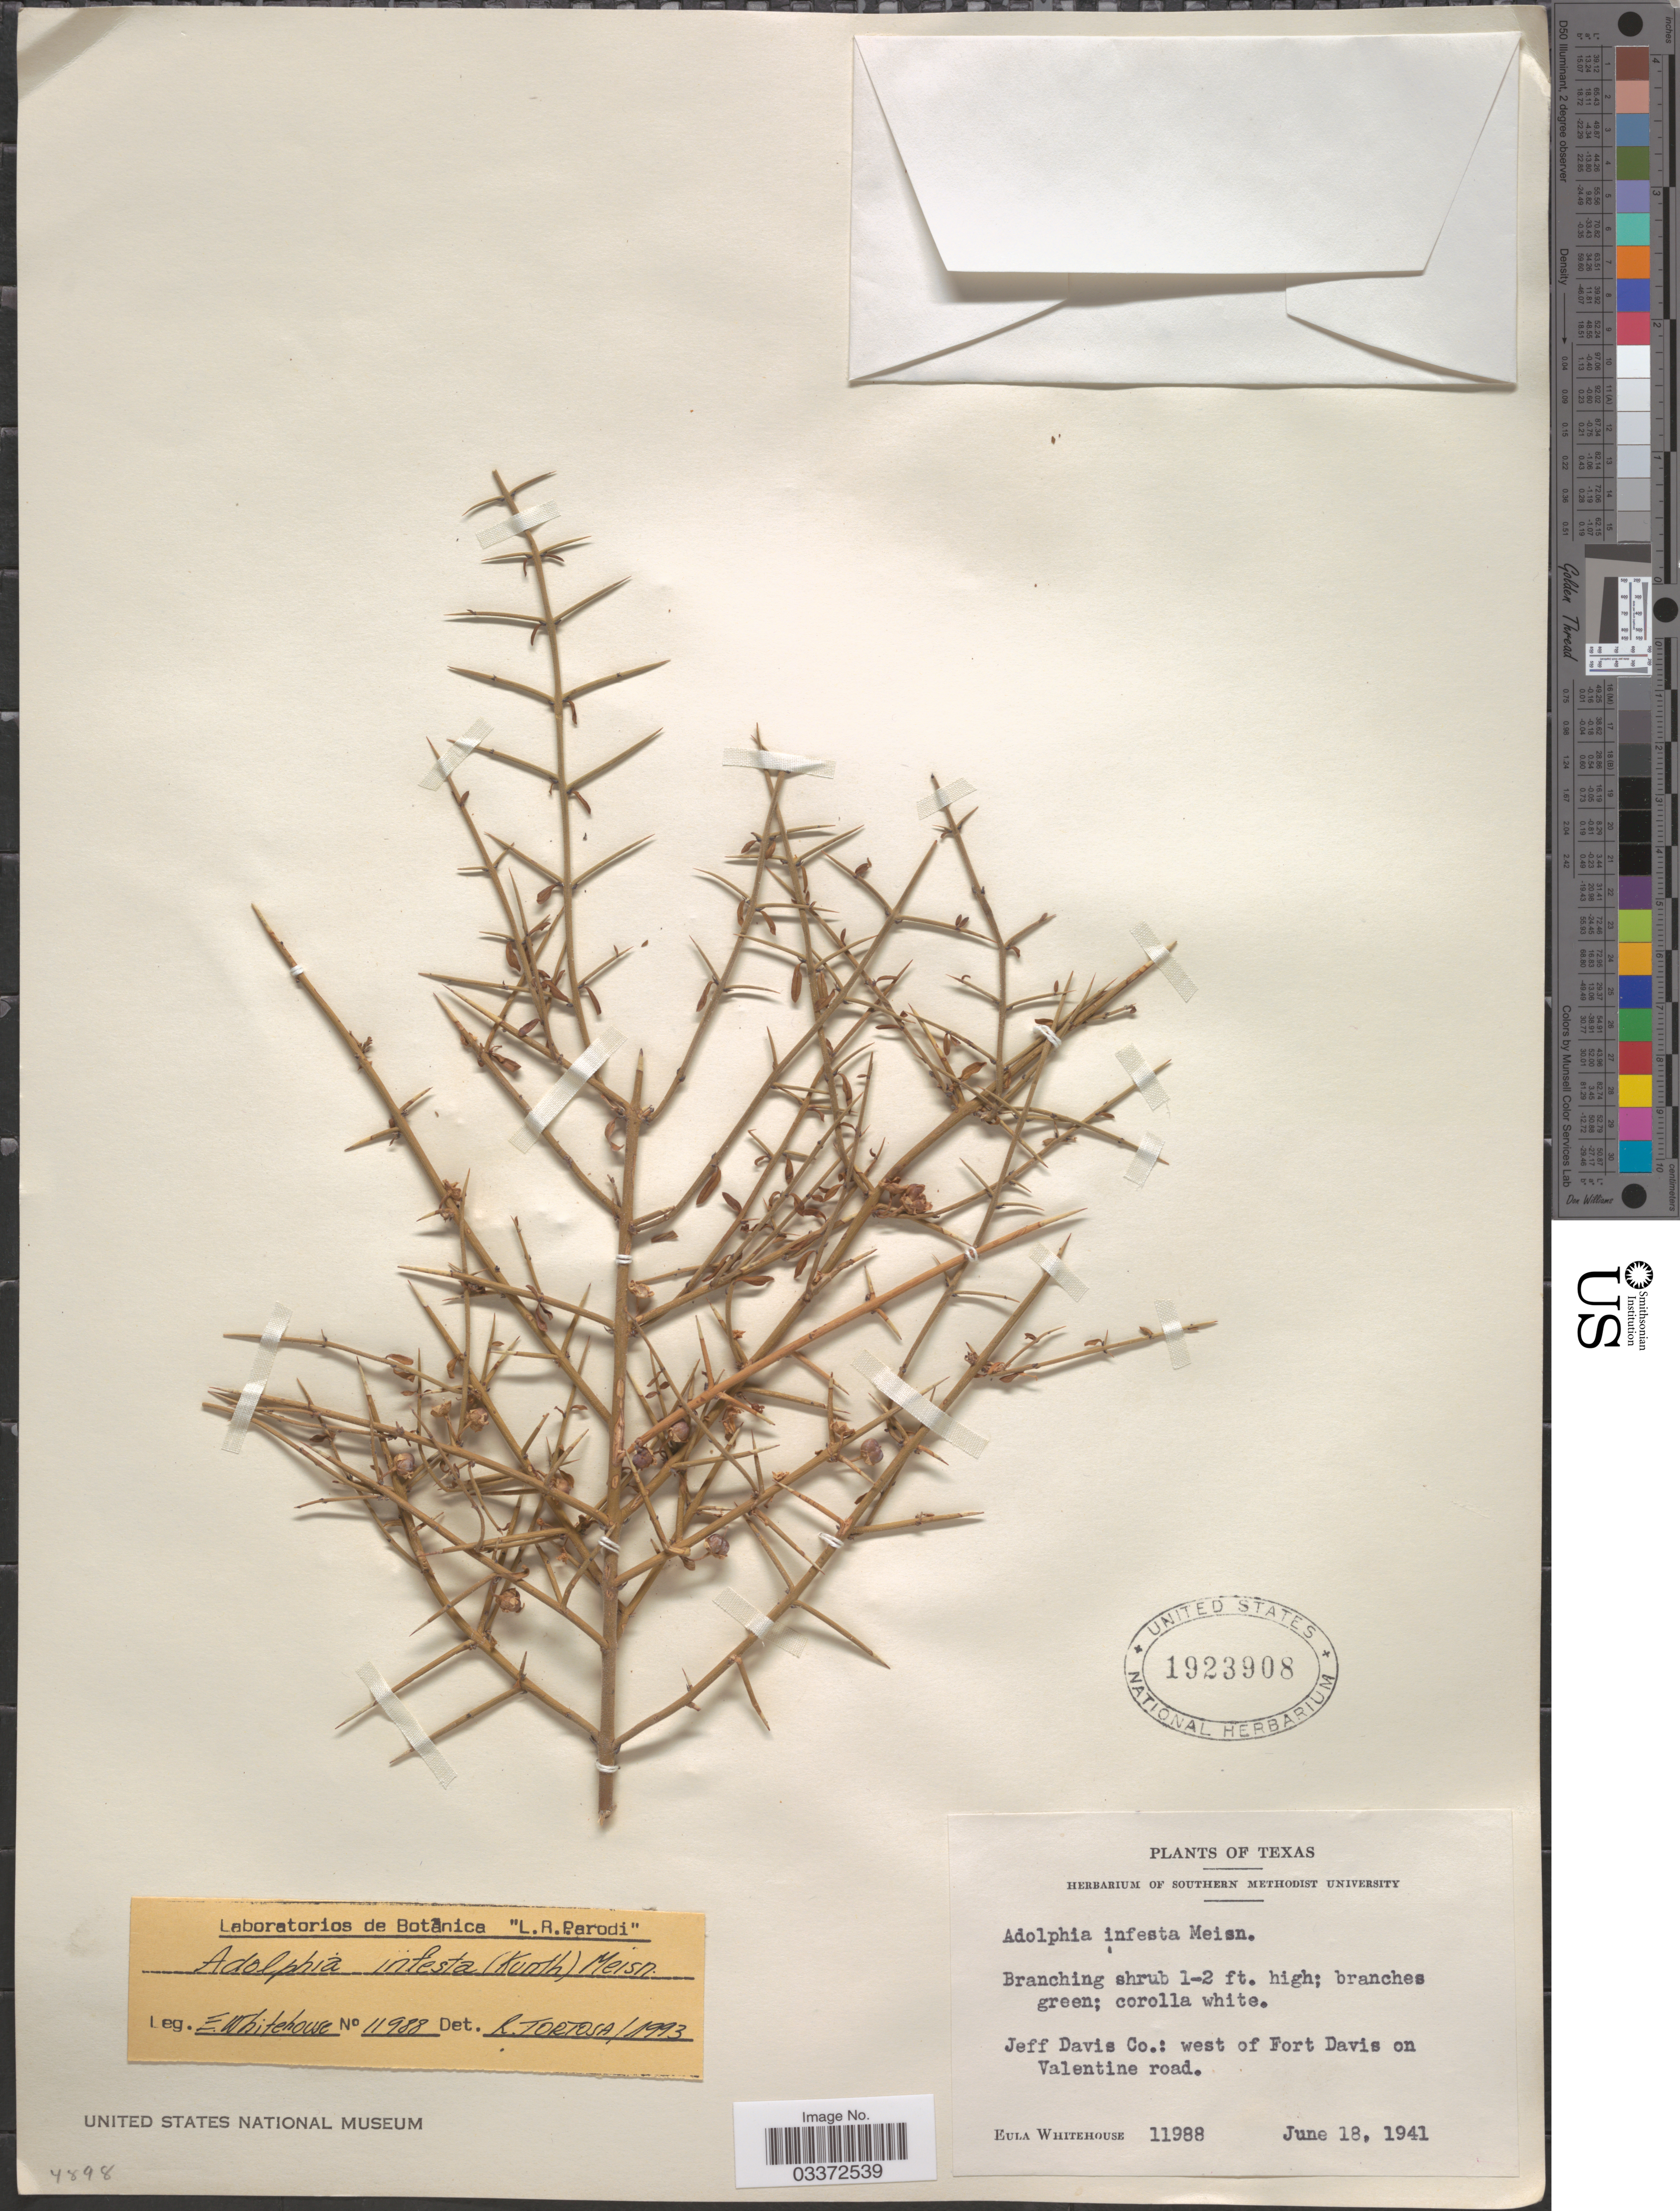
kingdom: Plantae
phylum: Tracheophyta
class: Magnoliopsida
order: Rosales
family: Rhamnaceae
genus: Adolphia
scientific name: Adolphia infesta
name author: (Kunth) Meisn.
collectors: E. Whitehouse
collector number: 11988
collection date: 1941-06-18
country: United States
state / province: Texas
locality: Jeff Davis Co.: west of Fort Davis on Valentine road.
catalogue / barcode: US 1923908